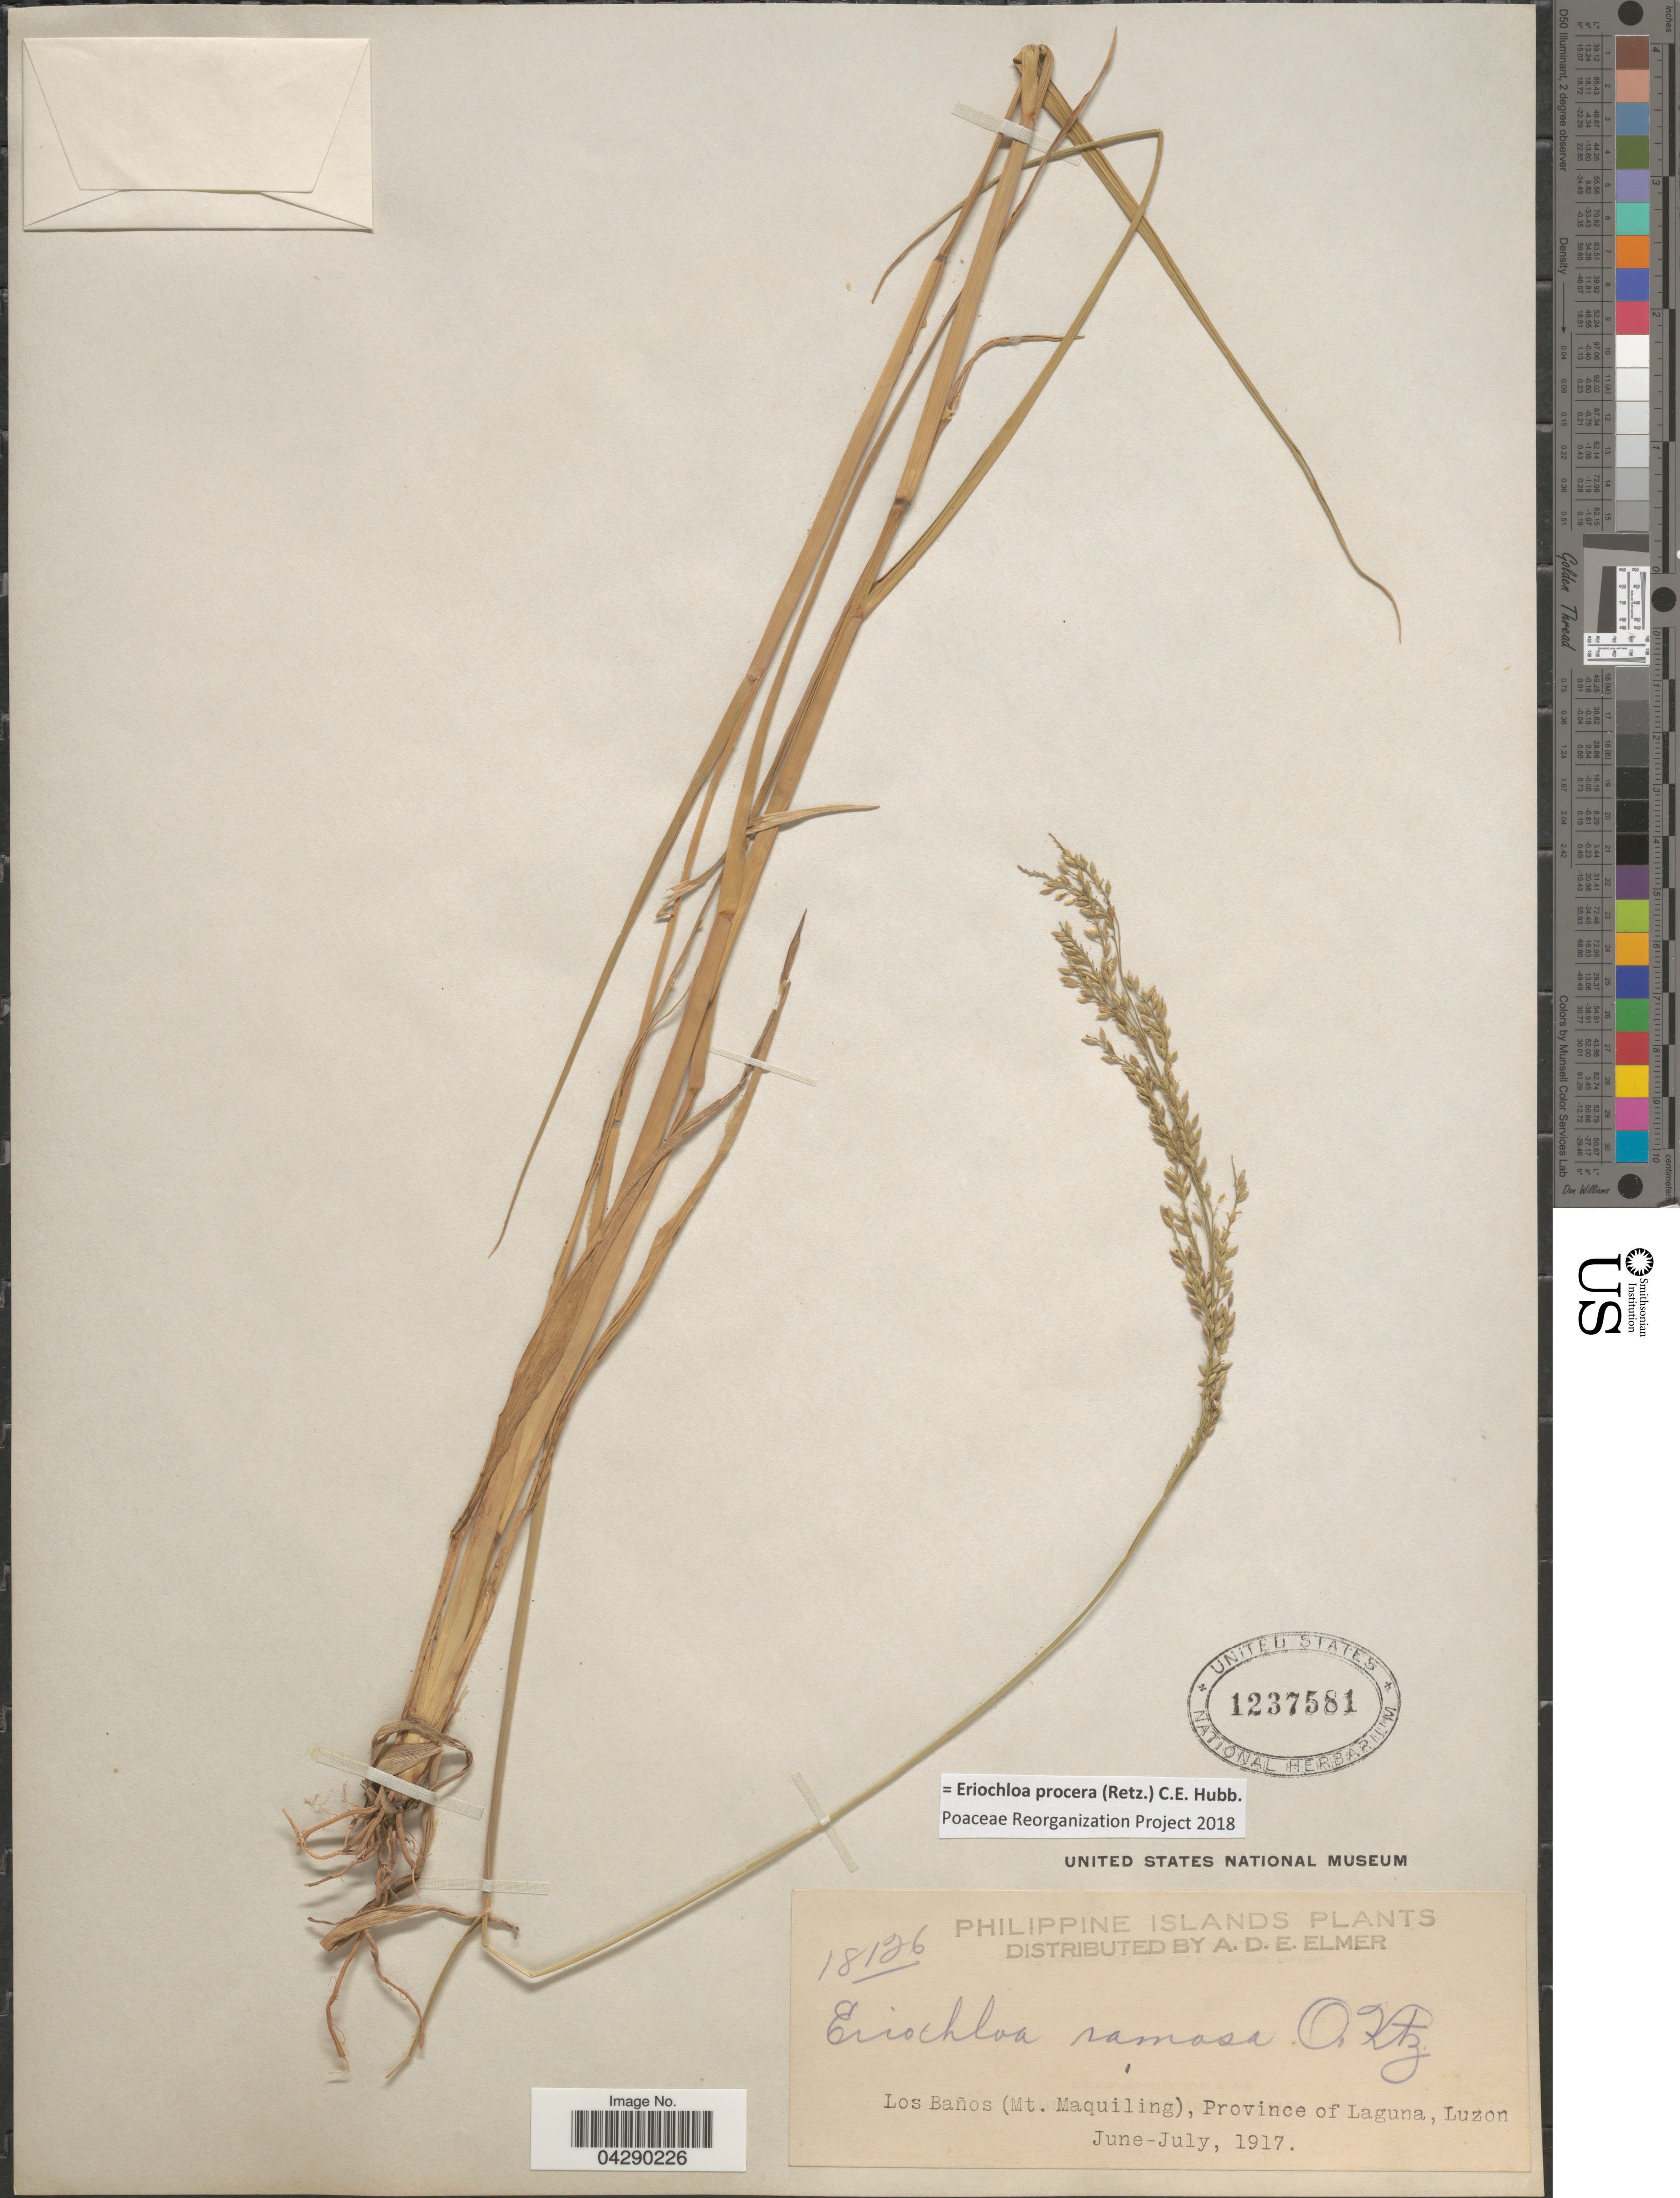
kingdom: Plantae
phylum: Tracheophyta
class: Liliopsida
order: Poales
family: Poaceae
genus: Eriochloa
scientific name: Eriochloa procera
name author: (Retz.) C.E. Hubb.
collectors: A. D. E. Elmer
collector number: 18126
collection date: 1917-06/1917-07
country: Philippines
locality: Philippine Islands. Los Baños (Mt. Maquiling), Province of Laguna, Luzon.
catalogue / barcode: US 1237581